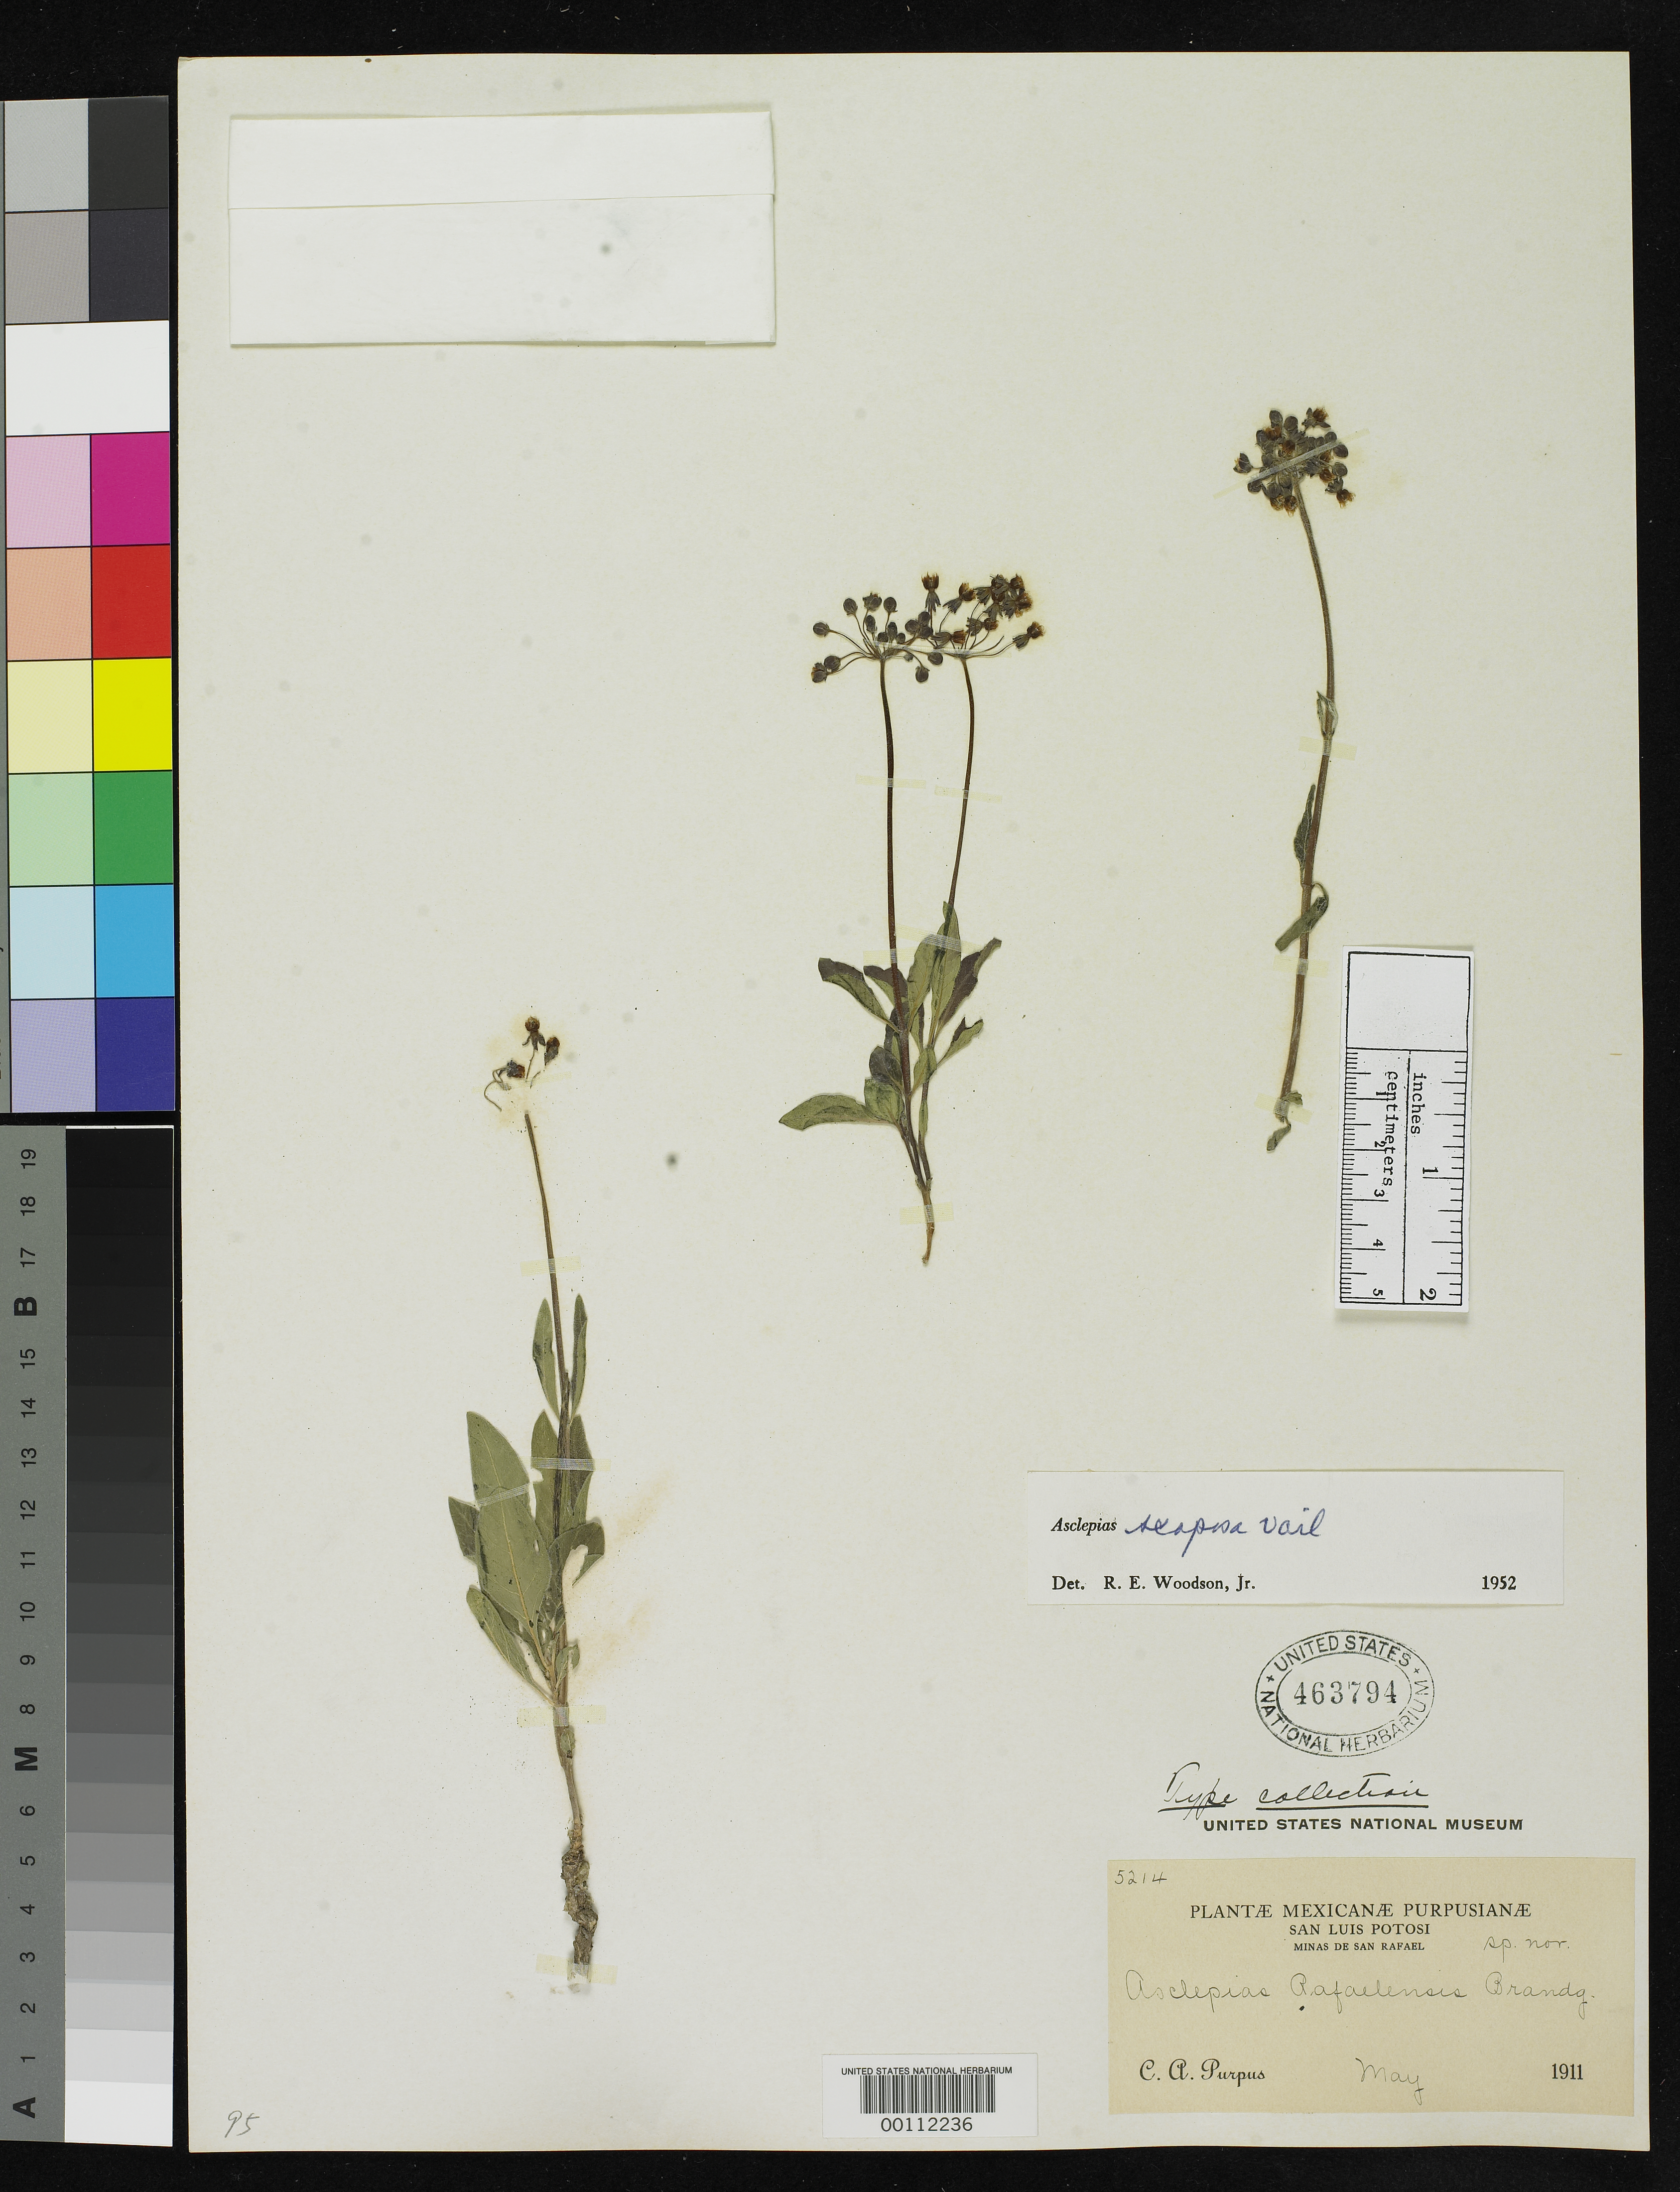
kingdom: Plantae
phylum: Tracheophyta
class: Magnoliopsida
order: Gentianales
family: Apocynaceae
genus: Asclepias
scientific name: Asclepias rafaelensis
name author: Brandegee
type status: Isotype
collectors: C. A. Purpus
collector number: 5214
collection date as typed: May 1911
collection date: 1911-05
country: Mexico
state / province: San Luis Potosi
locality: Minas de San Rafael.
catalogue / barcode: US 463794